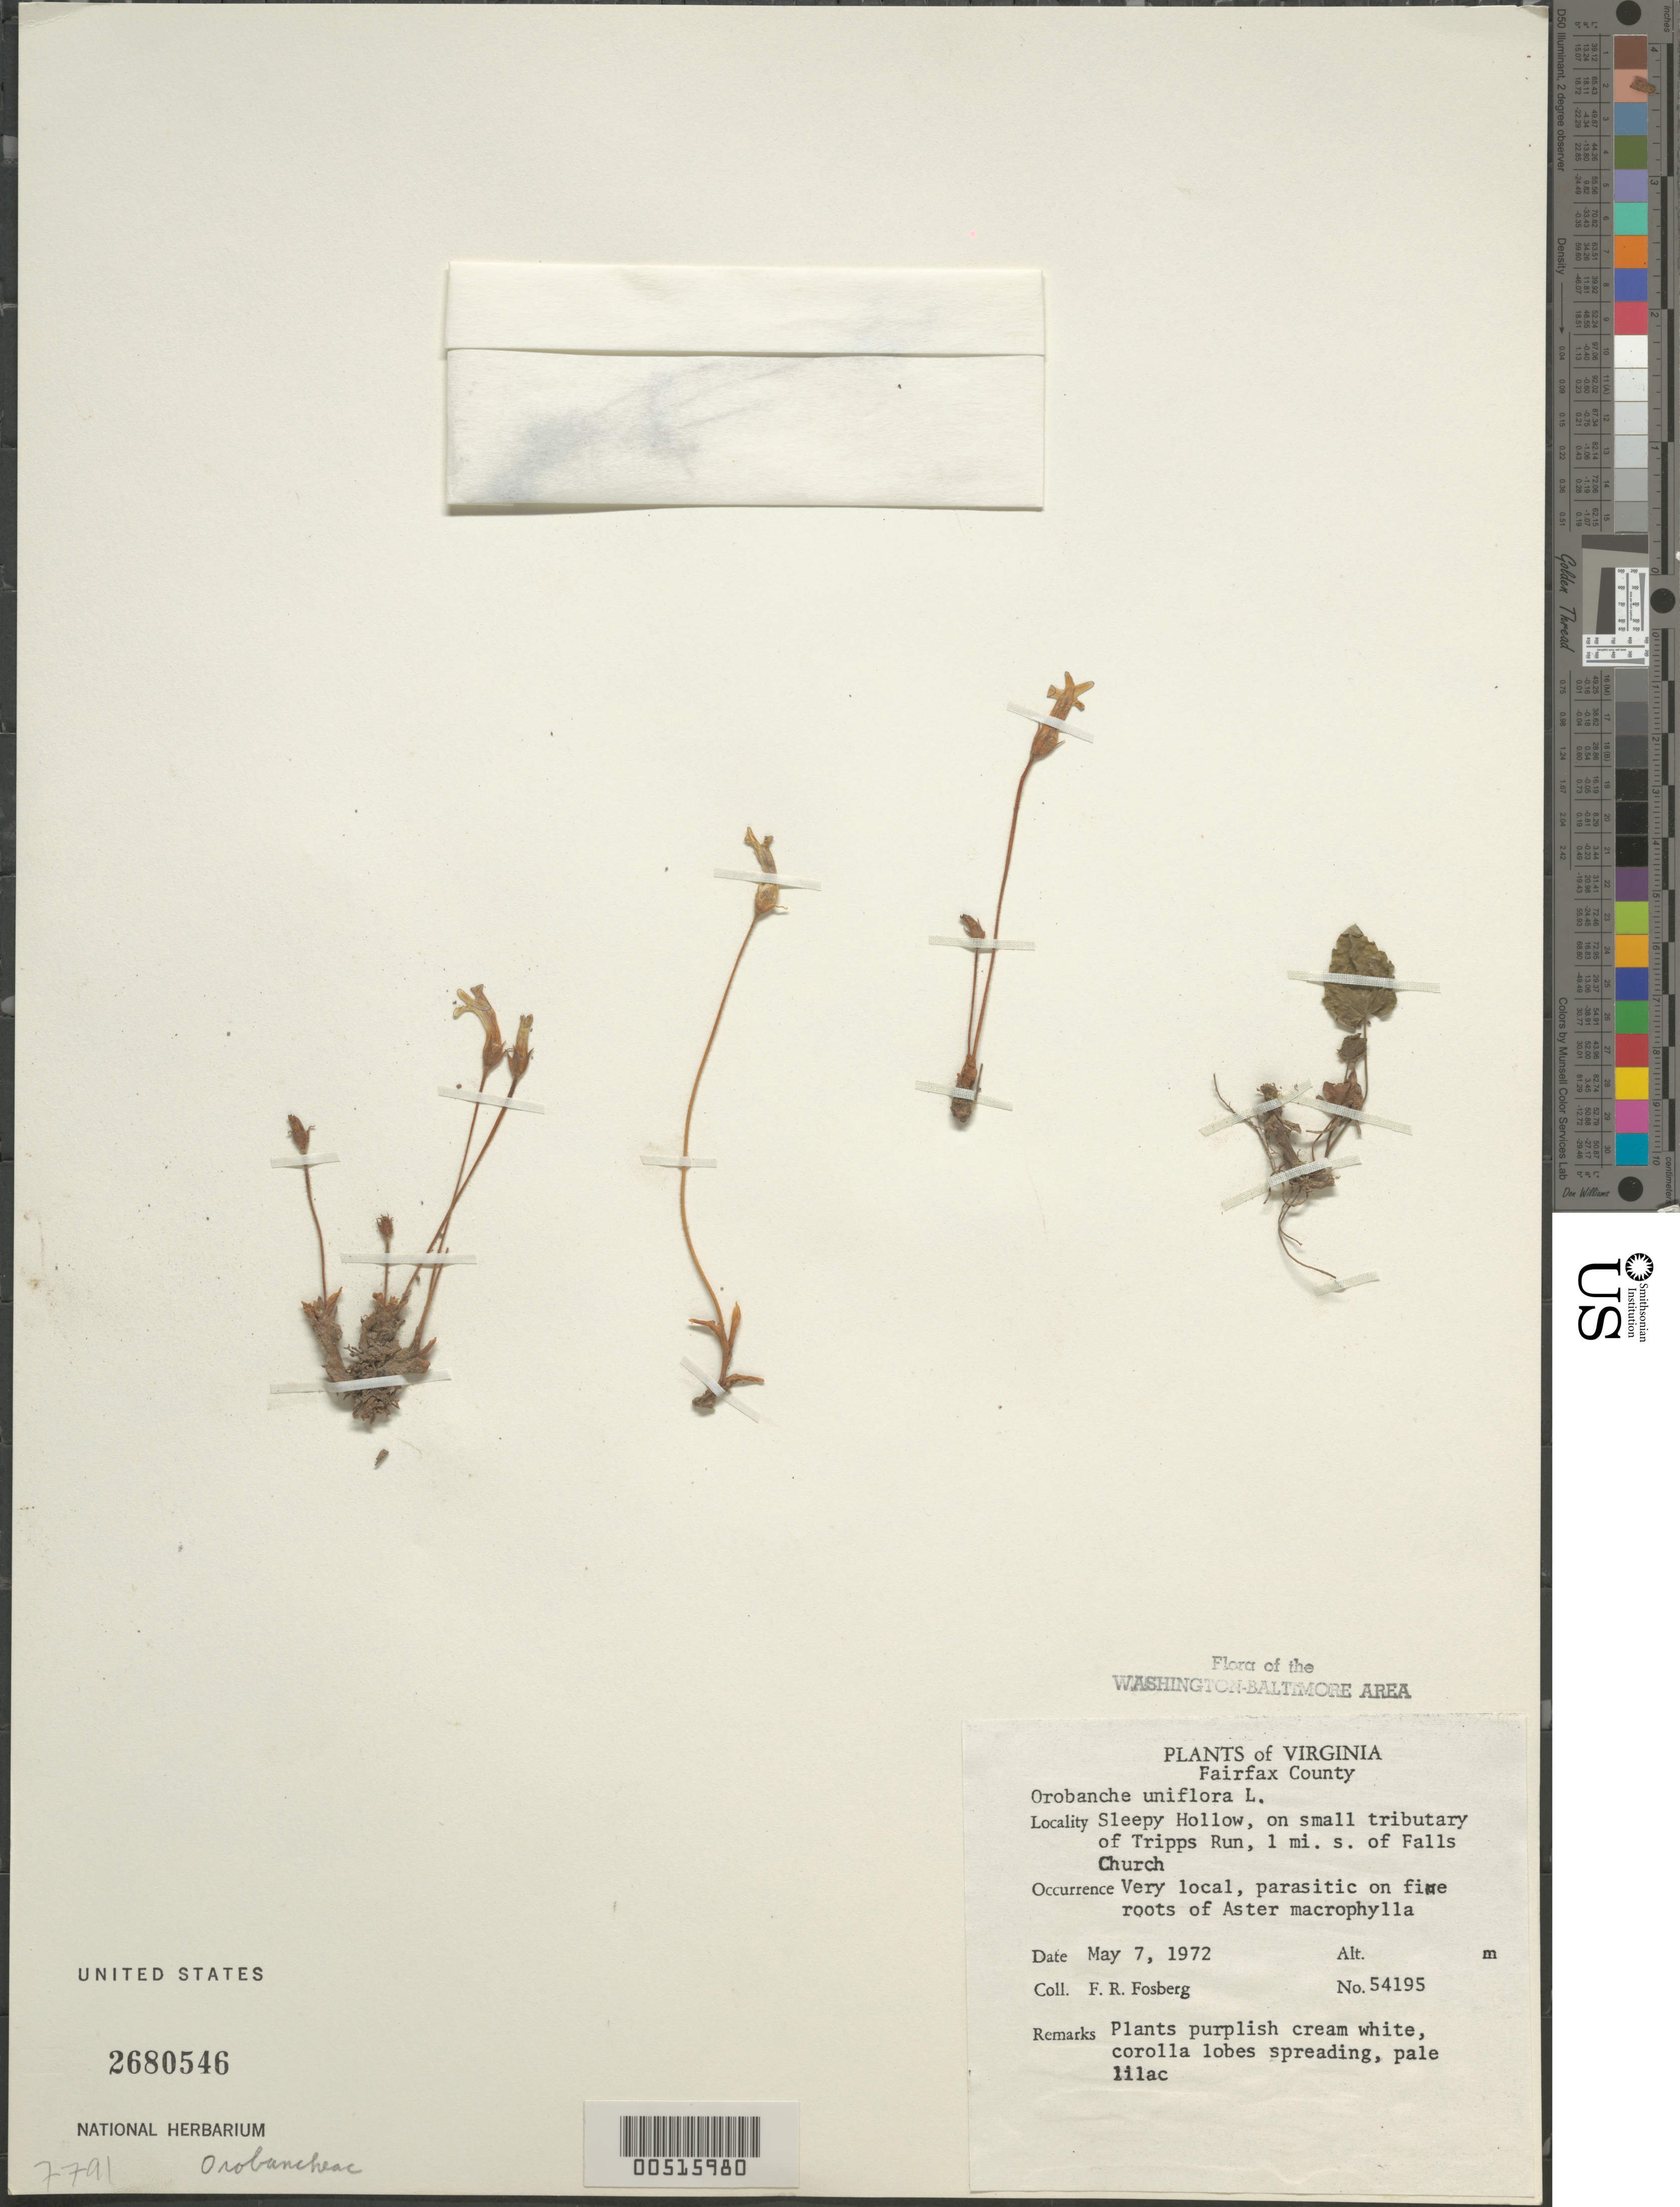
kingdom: Plantae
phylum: Tracheophyta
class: Magnoliopsida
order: Lamiales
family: Orobanchaceae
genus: Orobanche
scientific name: Orobanche uniflora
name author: L.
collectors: F. R. Fosberg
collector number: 54195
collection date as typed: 07 May 1972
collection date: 1972-05-07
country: United States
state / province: Virginia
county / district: Fairfax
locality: Sleepy Hollow, on Small tributary of Tripps Run, 1 mi. S of Falls Church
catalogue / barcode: US 2680546